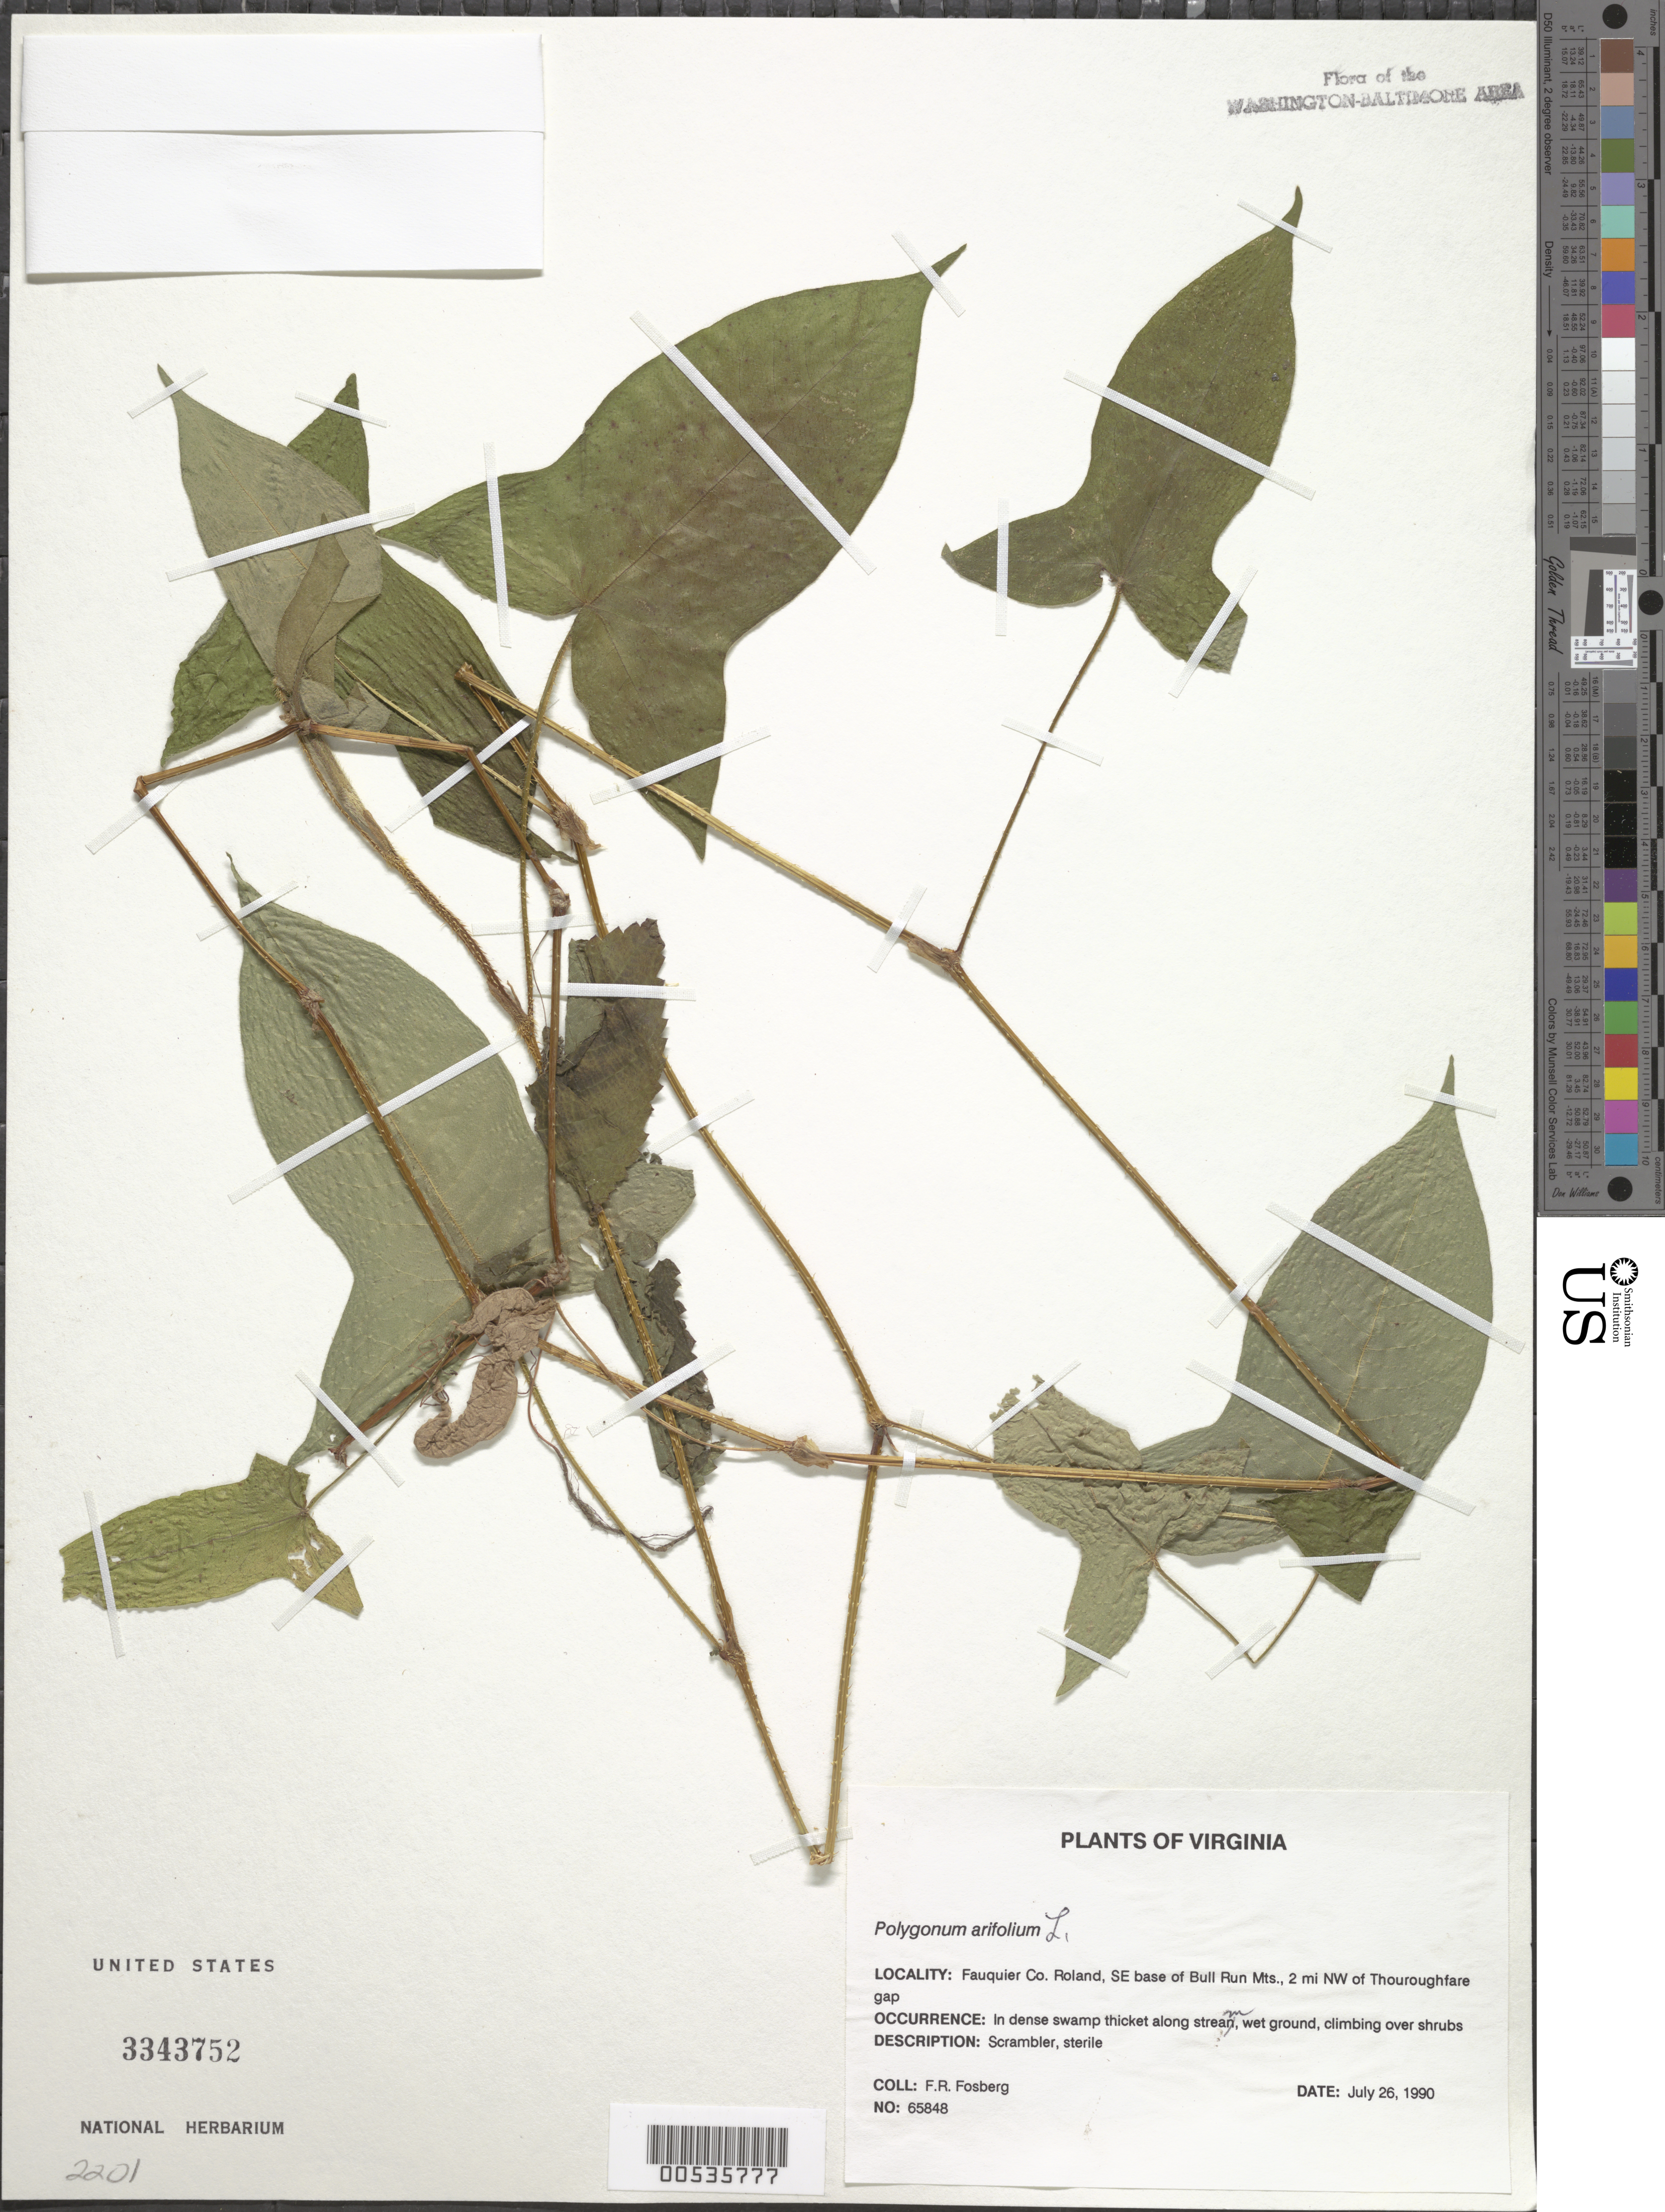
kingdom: Plantae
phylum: Tracheophyta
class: Magnoliopsida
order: Caryophyllales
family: Polygonaceae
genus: Persicaria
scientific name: Persicaria arifolia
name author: (L.) Haraldson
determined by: Atha, D. E.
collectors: F. R. Fosberg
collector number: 65848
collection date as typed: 26 Jul 1990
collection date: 1990-07-26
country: United States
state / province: Virginia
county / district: Fauquier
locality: Roland, SE base of Bull Run Mts., 2 Mi NW of Thorofare Gap Bull Run Mts.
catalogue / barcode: US 3343752